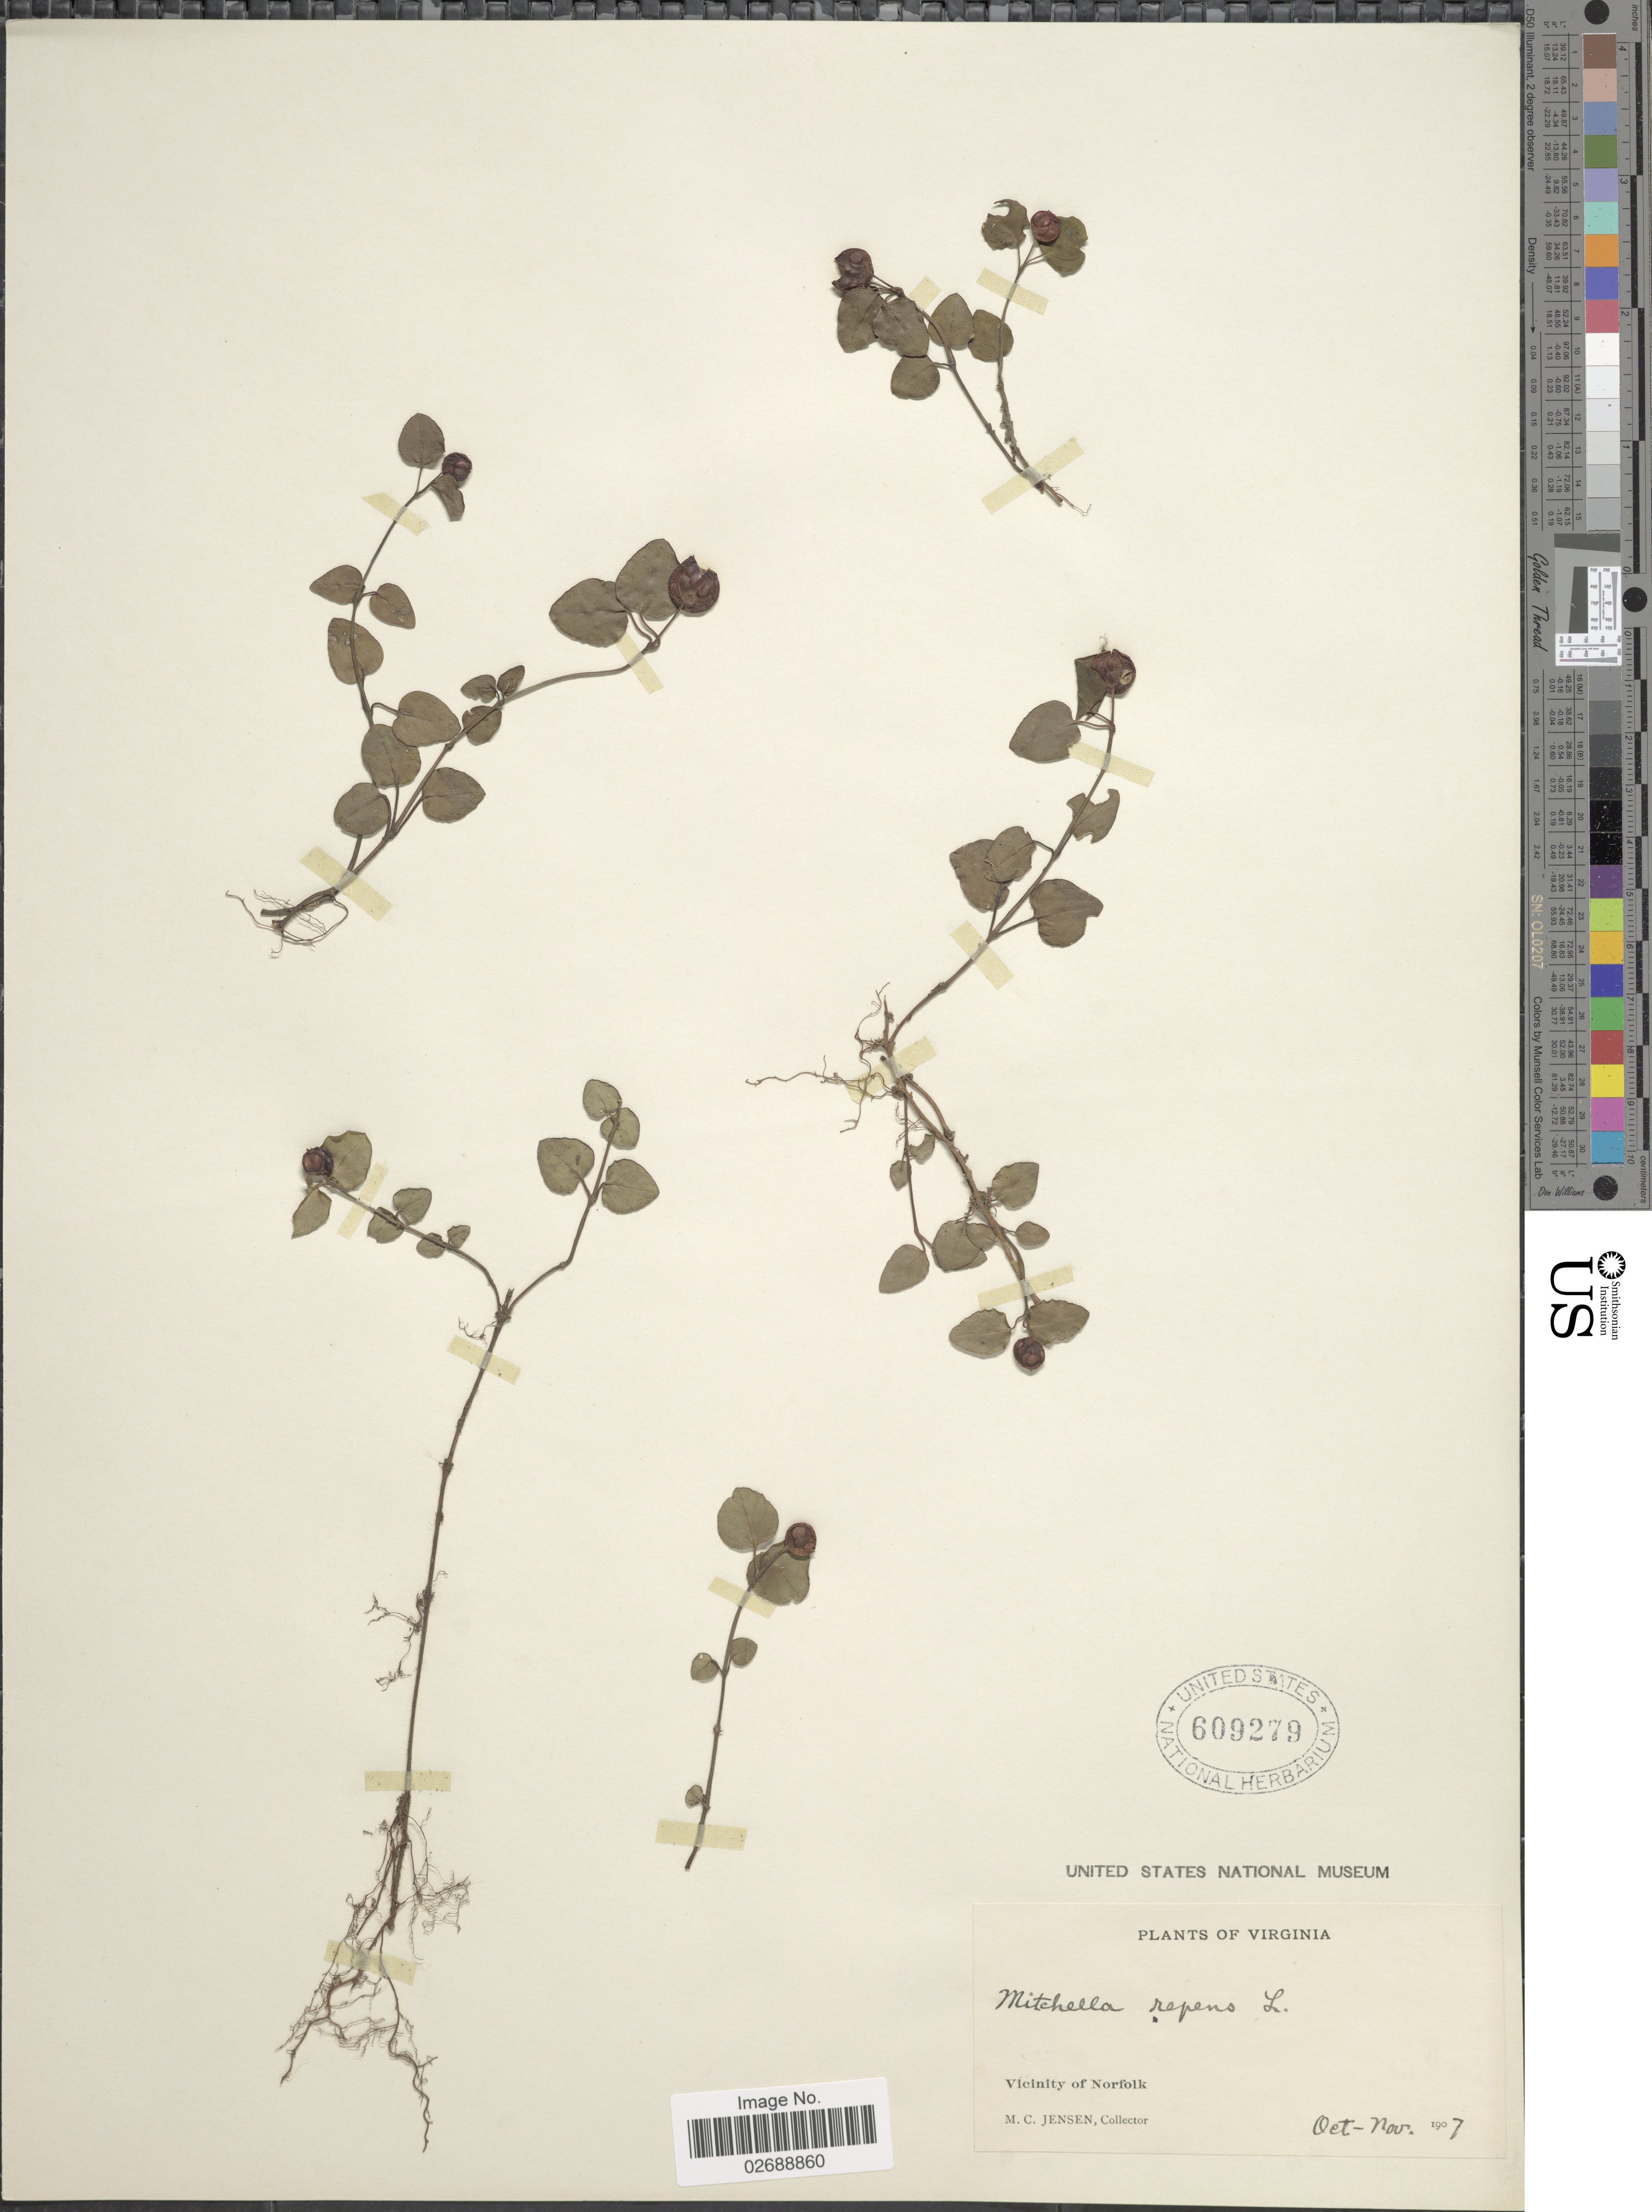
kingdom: Plantae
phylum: Tracheophyta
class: Magnoliopsida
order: Gentianales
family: Rubiaceae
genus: Mitchella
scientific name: Mitchella repens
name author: L.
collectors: M. C. Jensen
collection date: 1907-10/1907-11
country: United States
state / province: Virginia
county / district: City of Norfolk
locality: Vicinity of Norfolk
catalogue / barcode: US 609279